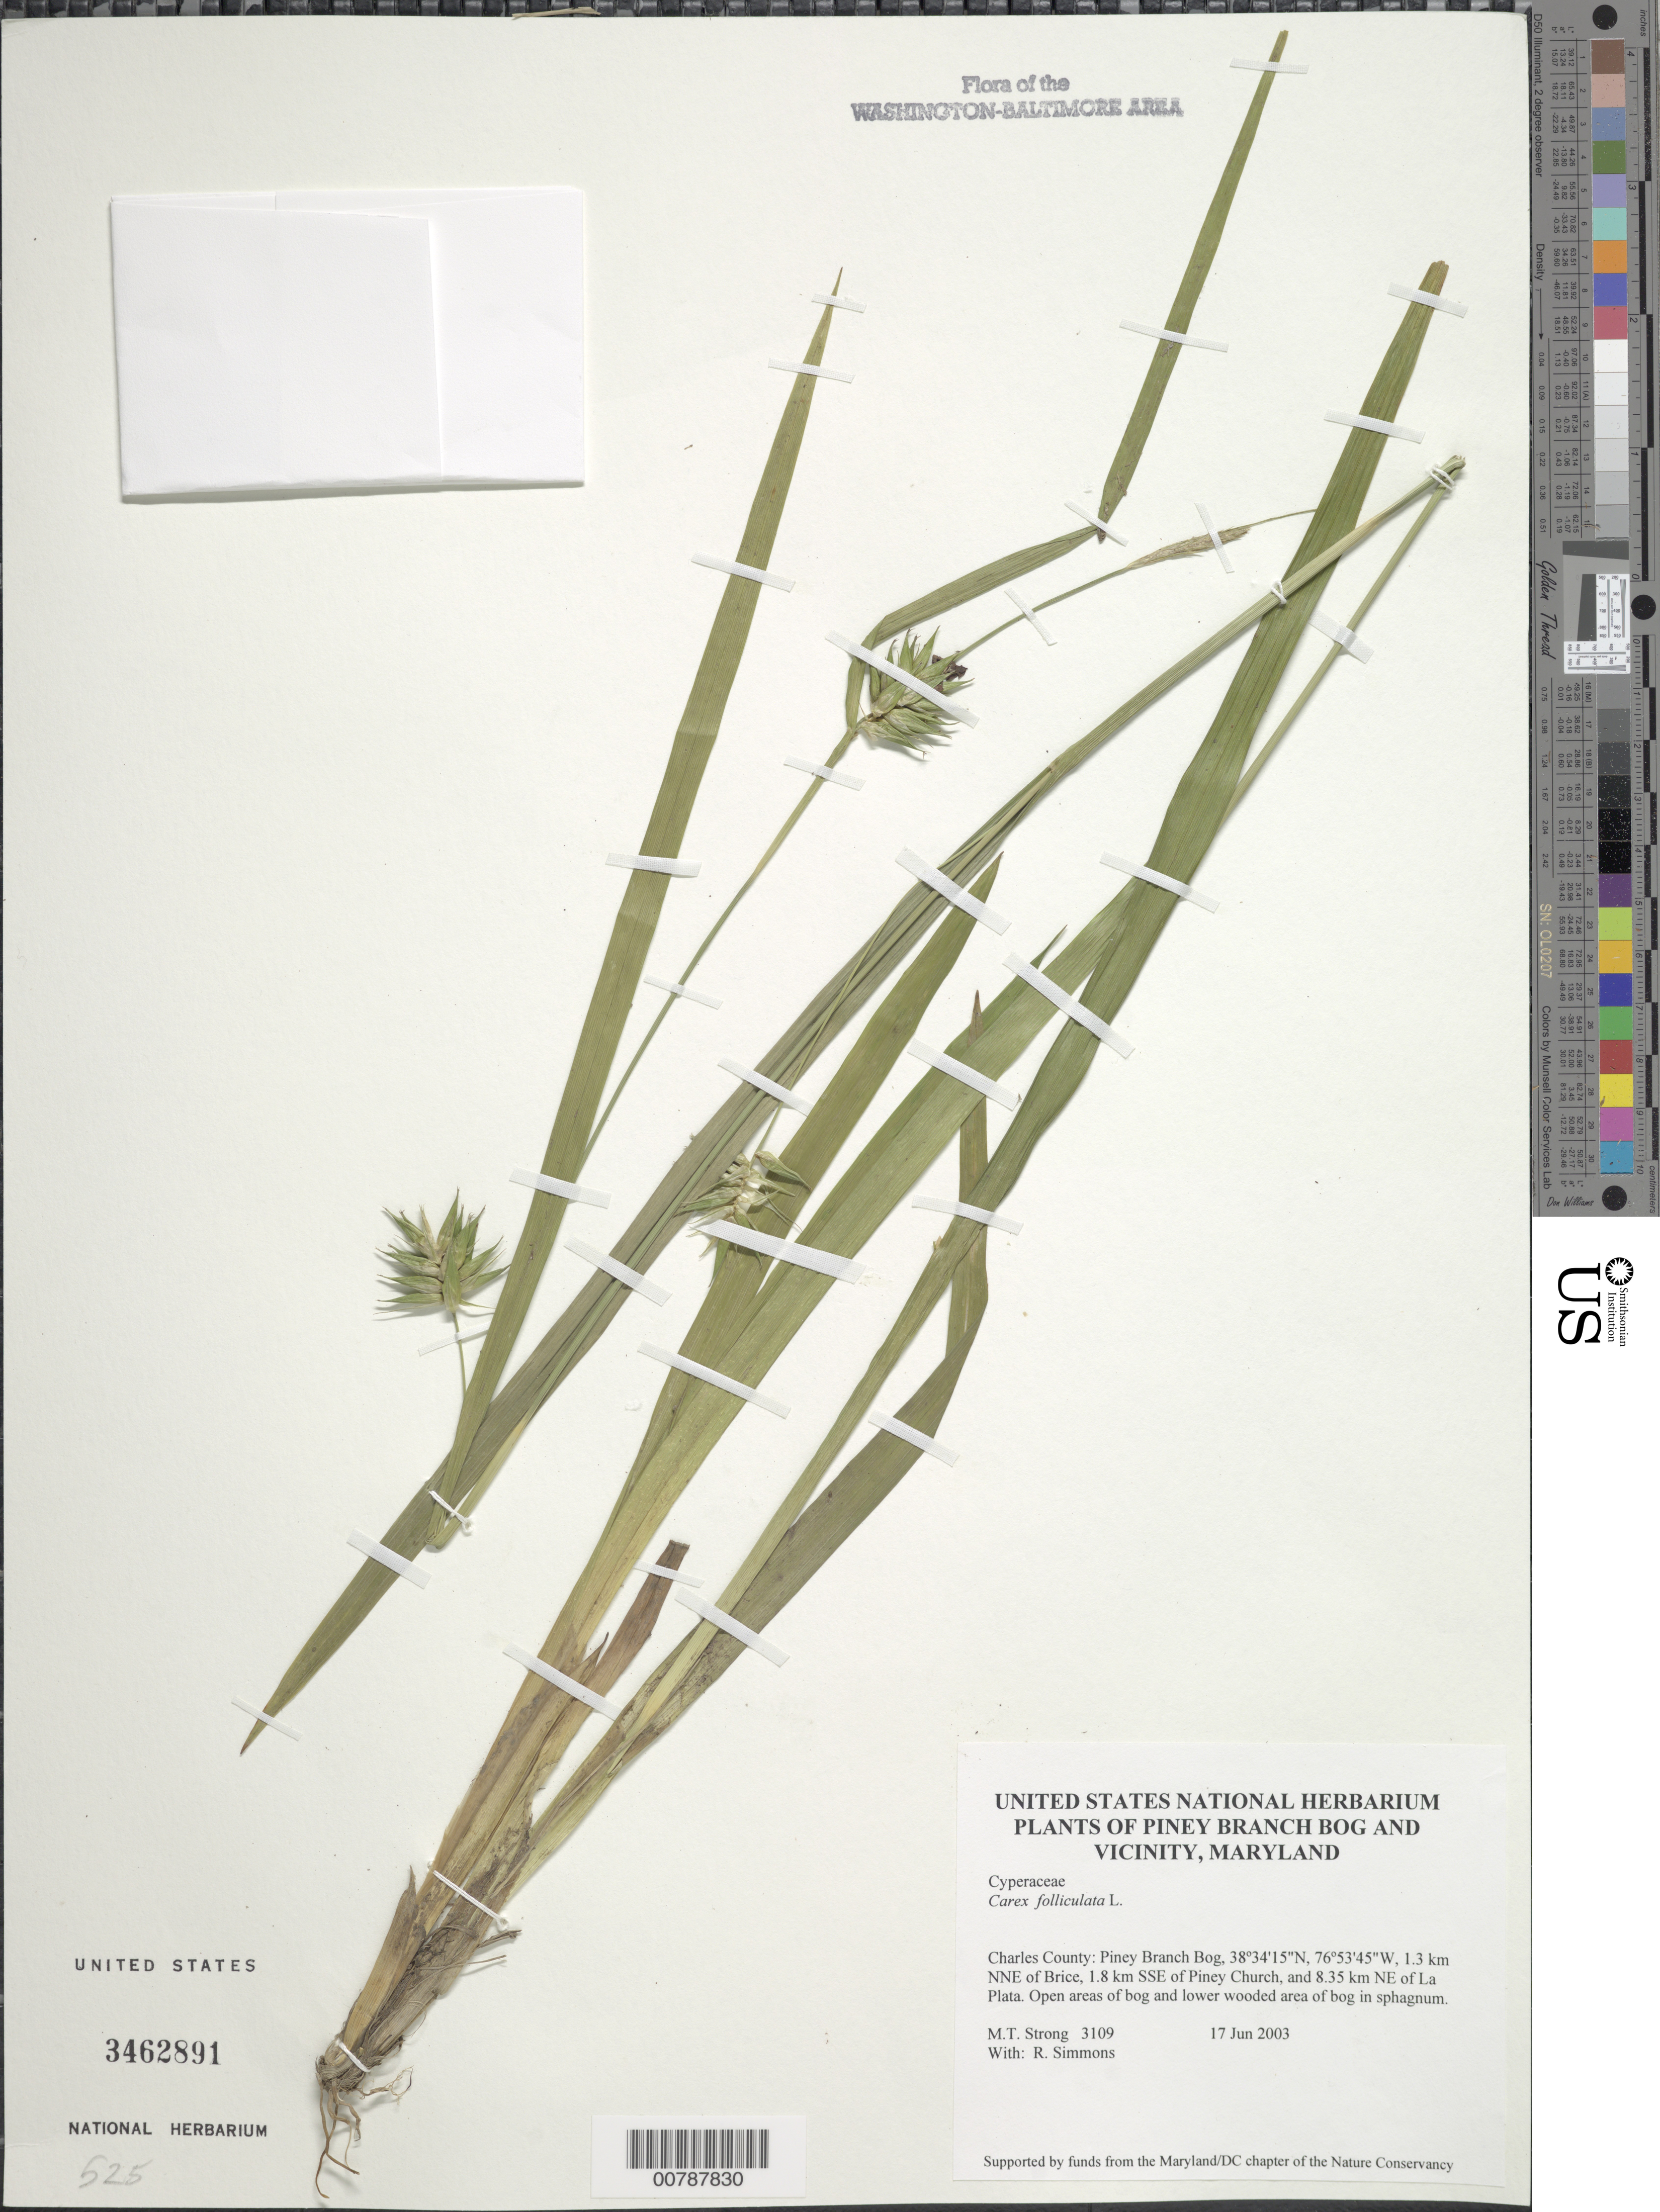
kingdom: Plantae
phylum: Tracheophyta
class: Liliopsida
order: Poales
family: Cyperaceae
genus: Carex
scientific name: Carex folliculata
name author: L.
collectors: M. T. Strong & R. H. Simmons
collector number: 3109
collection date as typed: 17 Jun 2003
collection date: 2003-06-17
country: United States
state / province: Maryland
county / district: Charles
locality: Piney Branch Bog, 1.3 km NNE of Brice, 1.8 km SSE of Piney Church, and 8.35 km NE of La Plata.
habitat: Open areas of bog and lower wooded area of bog in sphagnum.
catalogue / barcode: US 3462891